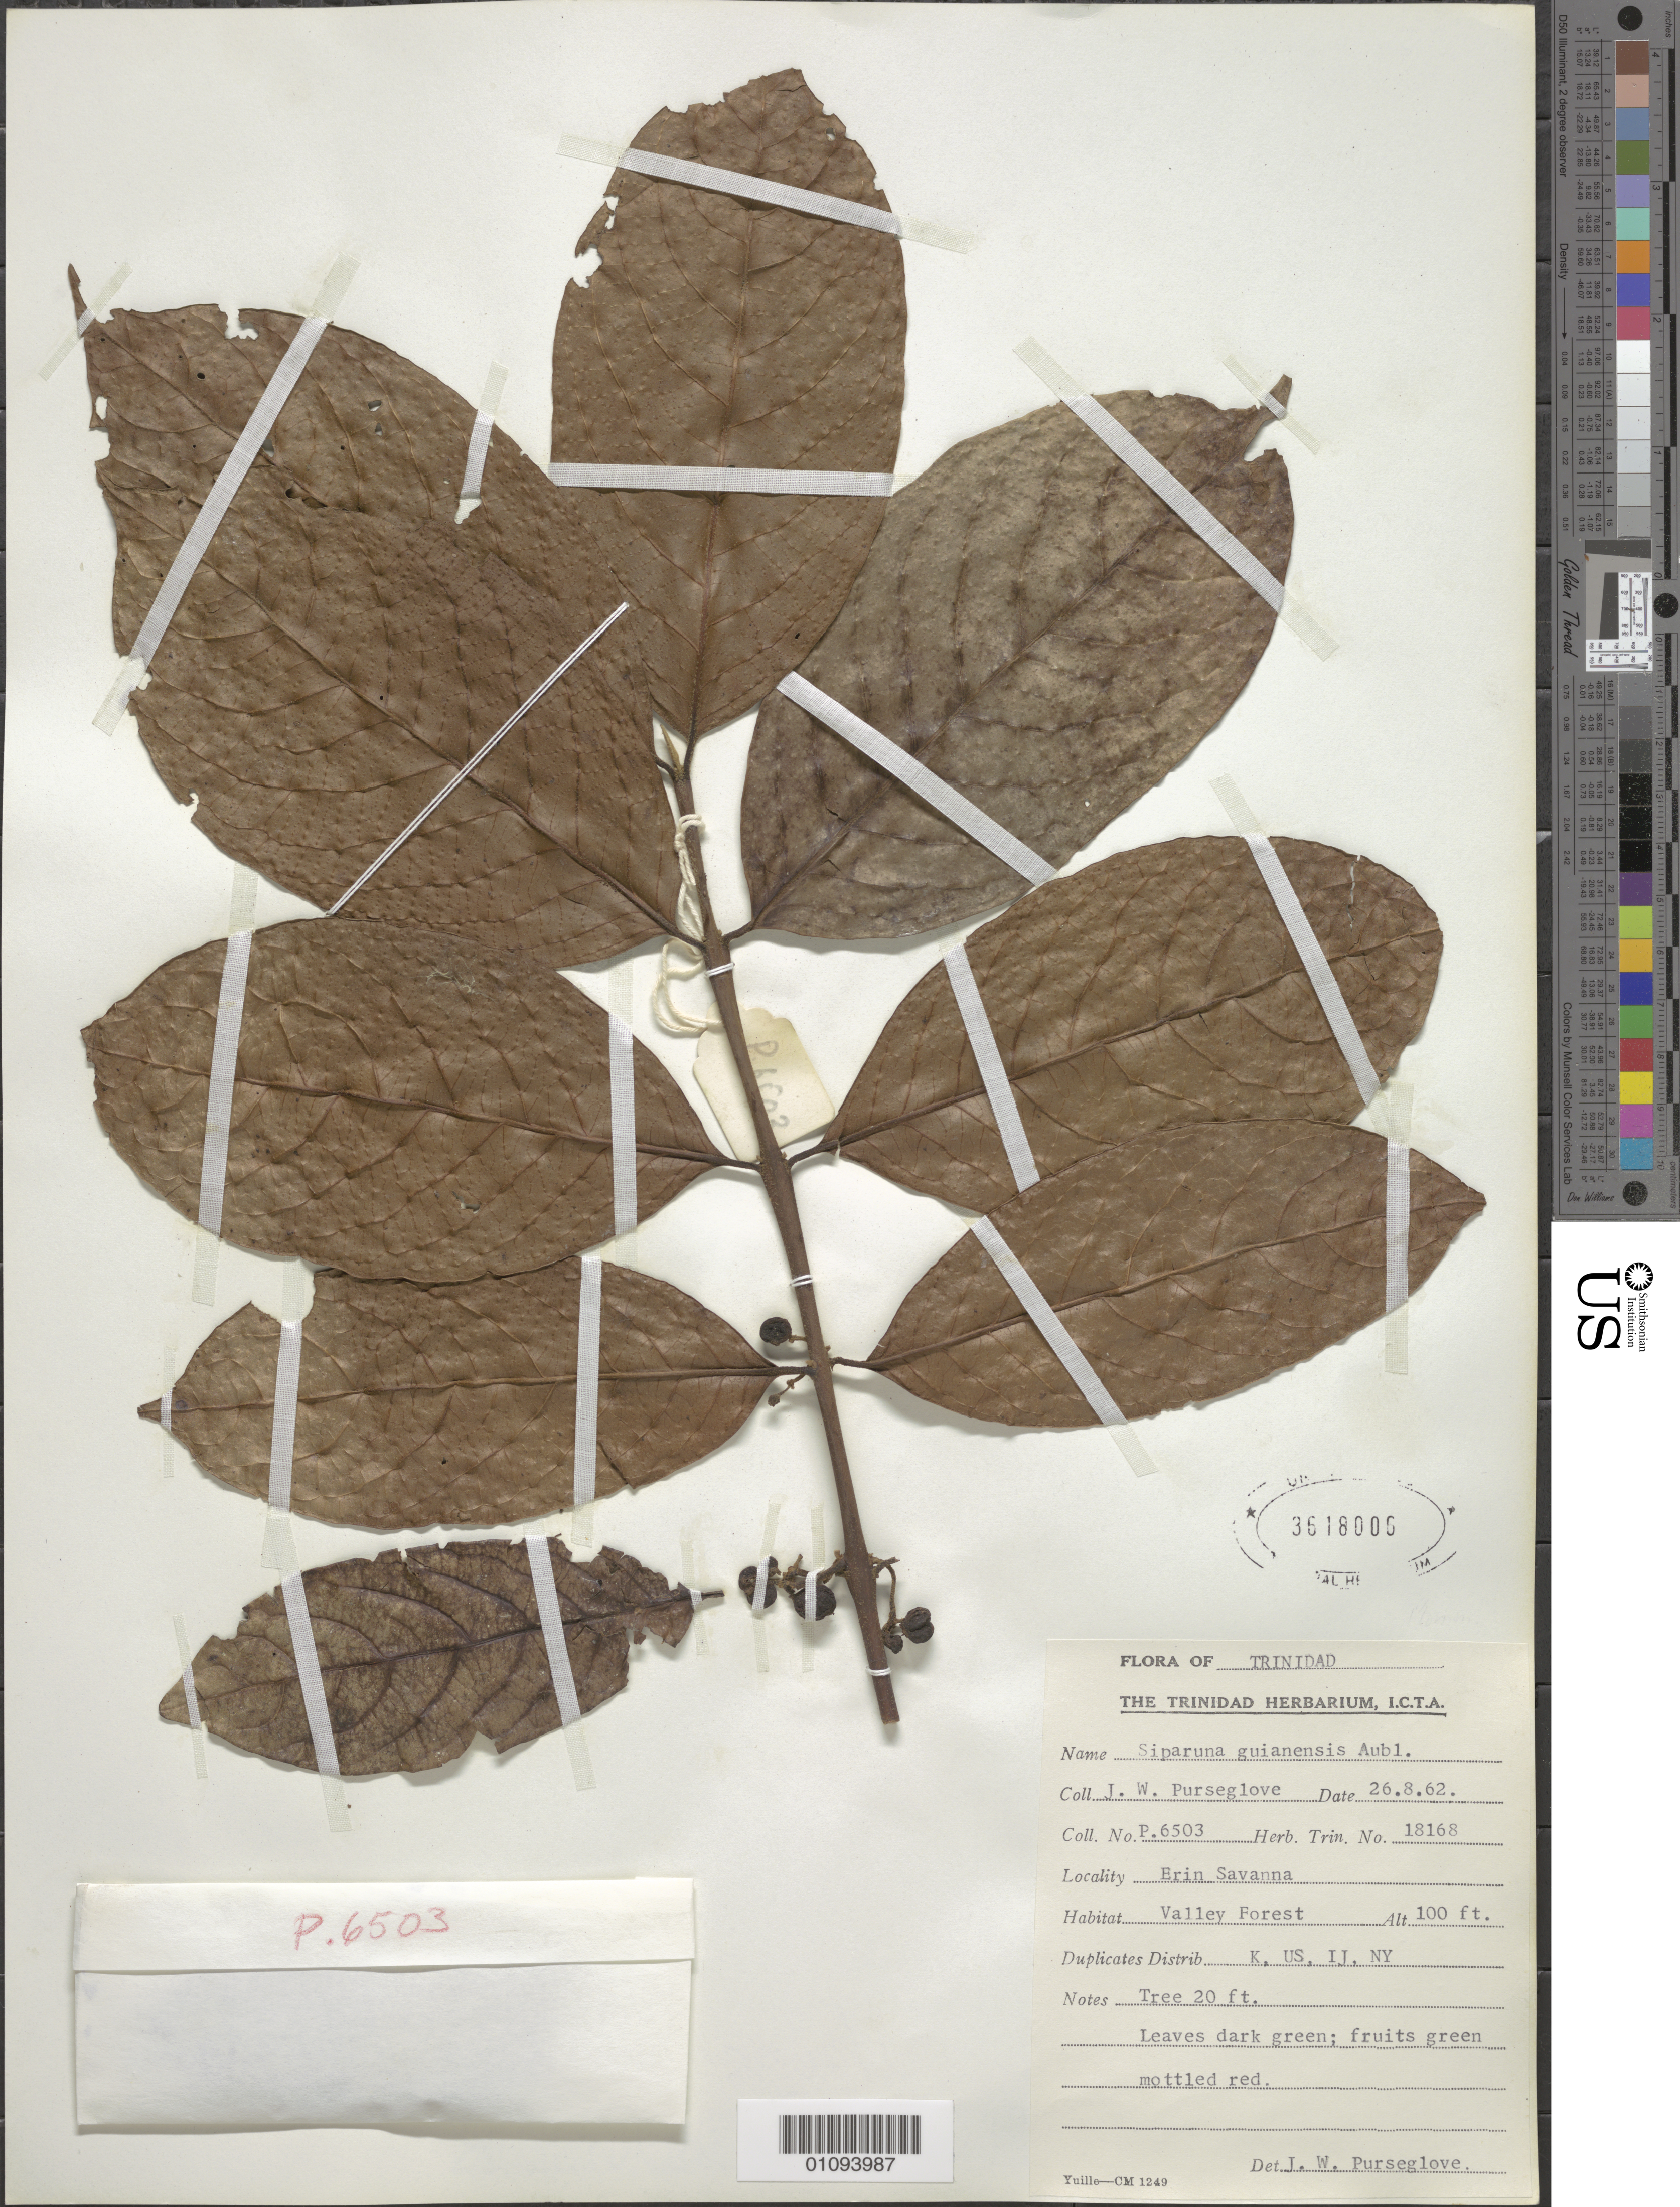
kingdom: Plantae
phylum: Tracheophyta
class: Magnoliopsida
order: Laurales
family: Siparunaceae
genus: Siparuna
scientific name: Siparuna guianensis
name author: Aubl.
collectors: J. Purseglove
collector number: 6503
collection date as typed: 26 Aug 1962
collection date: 1962-08-26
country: Trinidad and Tobago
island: Trinidad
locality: Erin Savanna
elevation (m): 30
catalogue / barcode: US 3618006